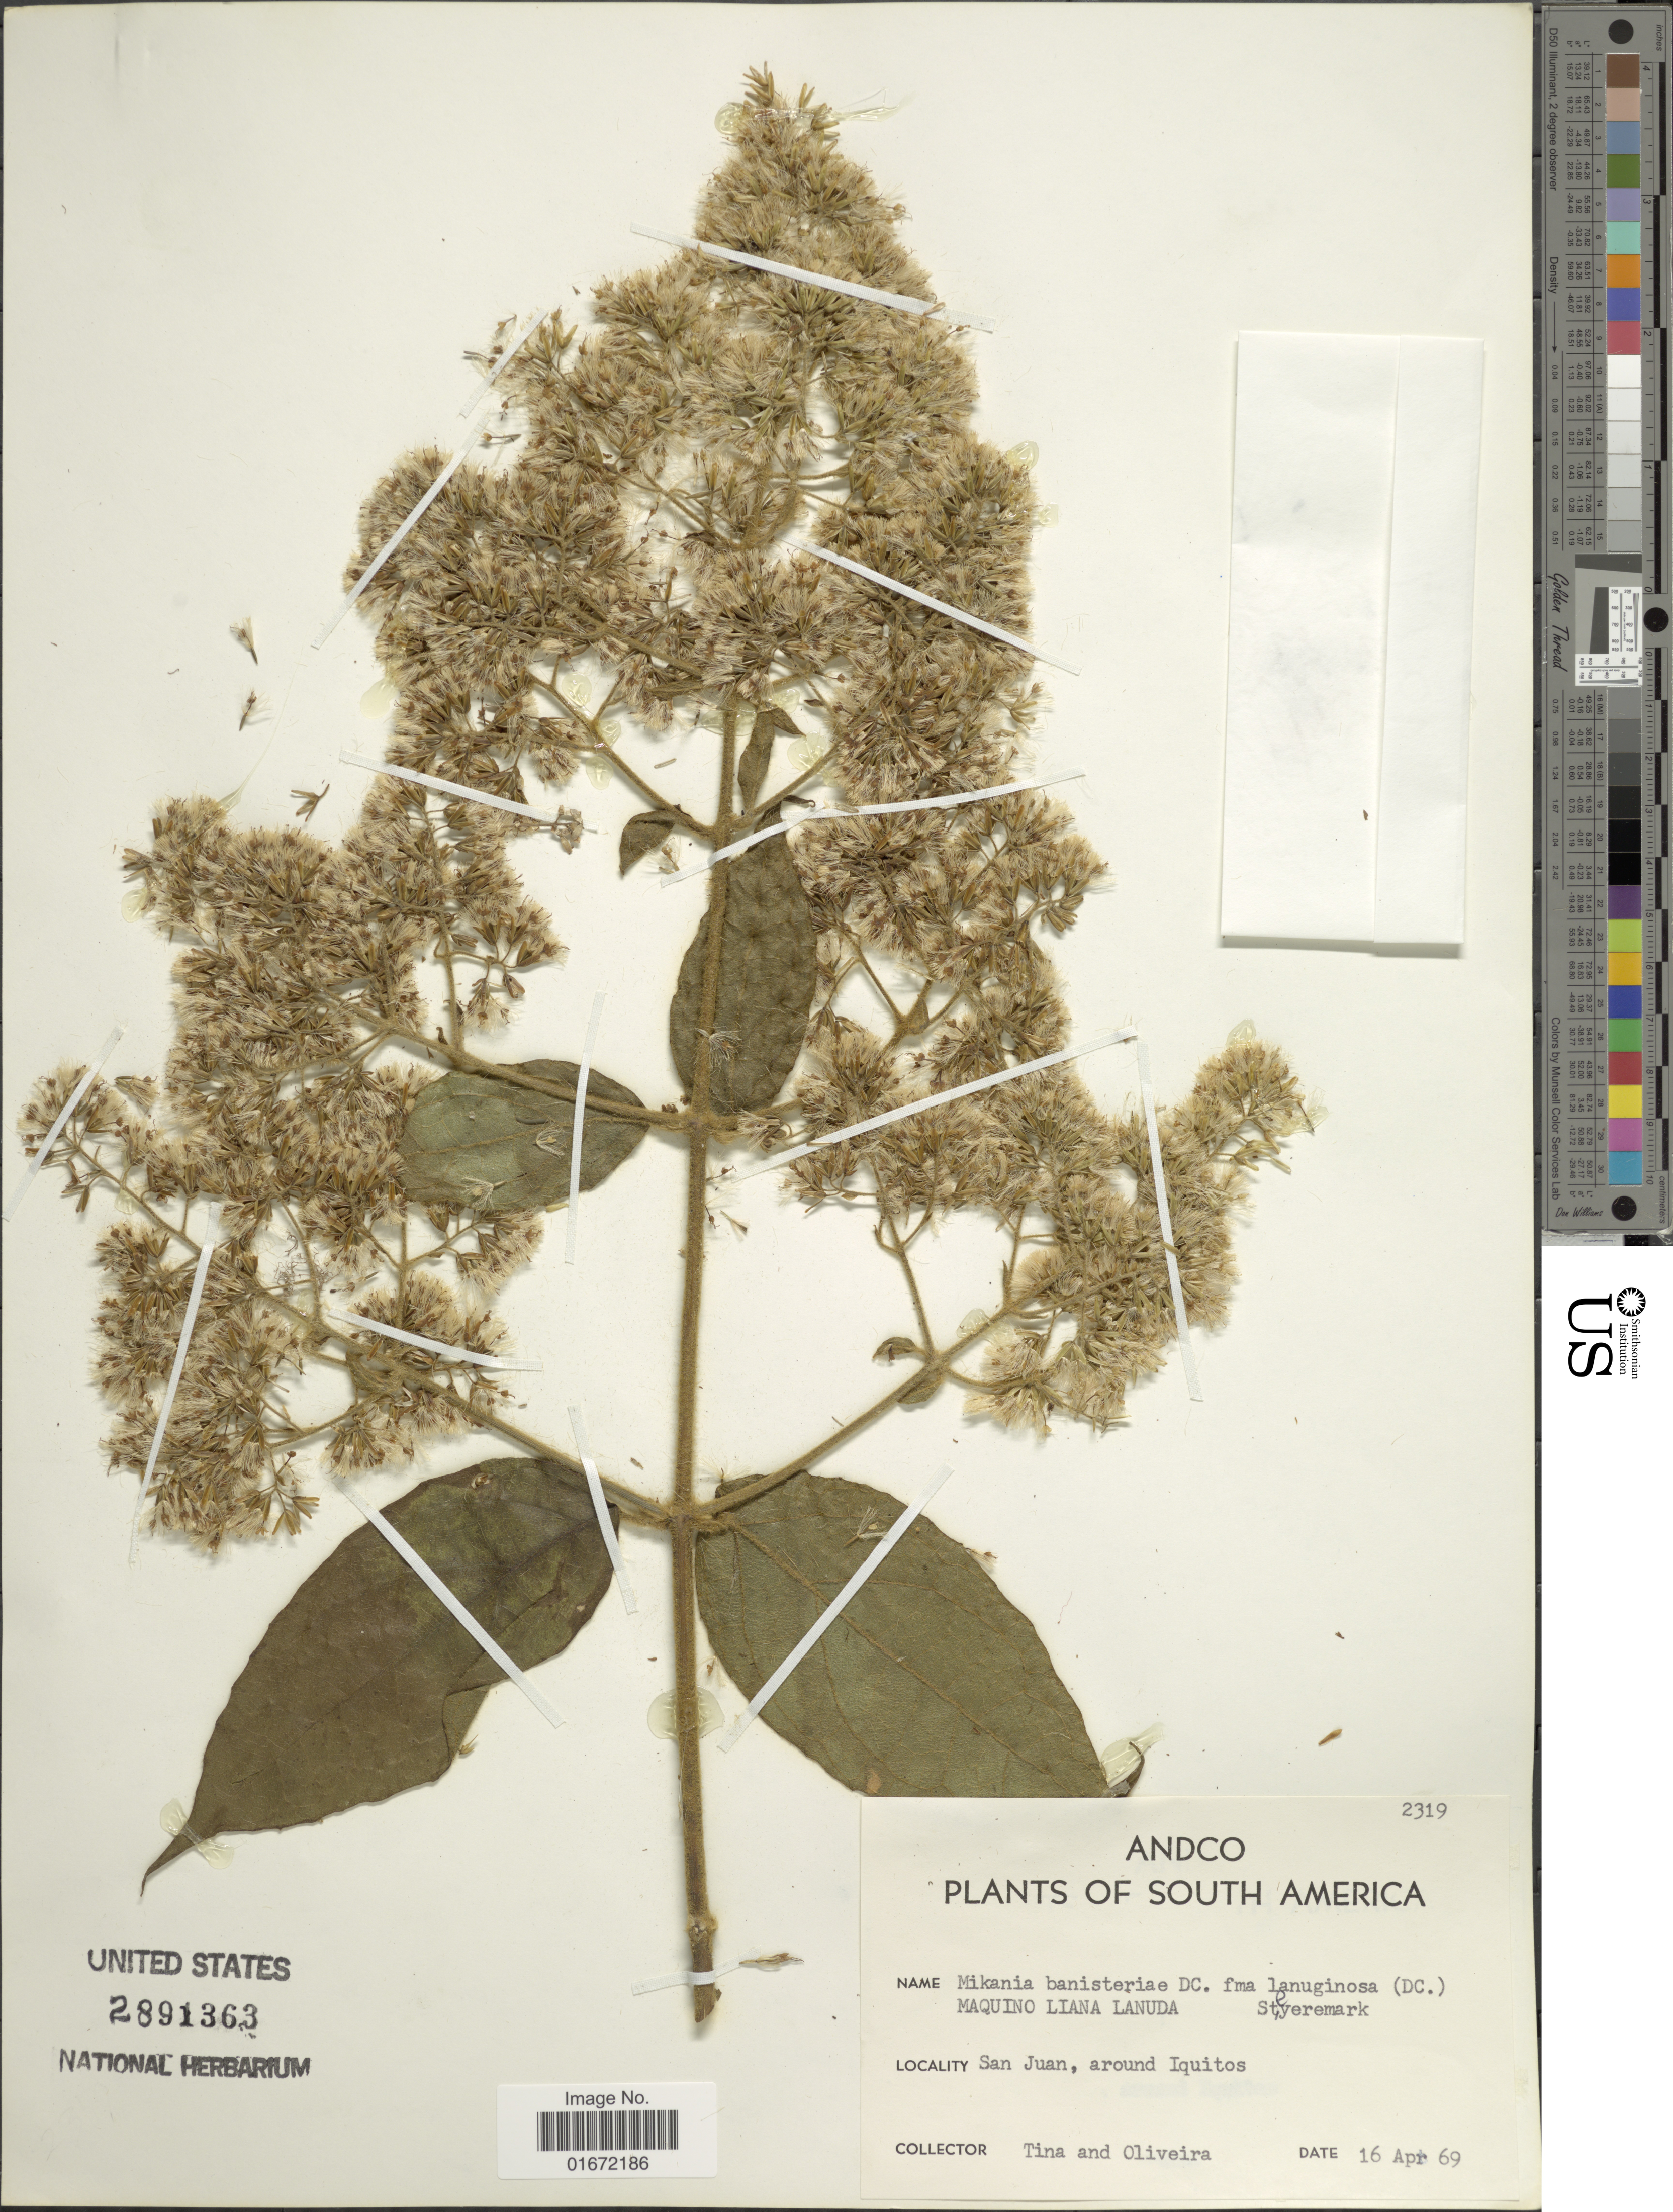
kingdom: Plantae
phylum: Tracheophyta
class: Magnoliopsida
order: Asterales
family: Asteraceae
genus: Mikania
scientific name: Mikania banisteriae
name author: DC.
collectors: -. Tina & -. Oliveira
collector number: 2319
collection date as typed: Transcribed d/m/y: 16/4/69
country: Peru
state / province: Loreto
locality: San Juan, around Iquitos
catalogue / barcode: US 2891363